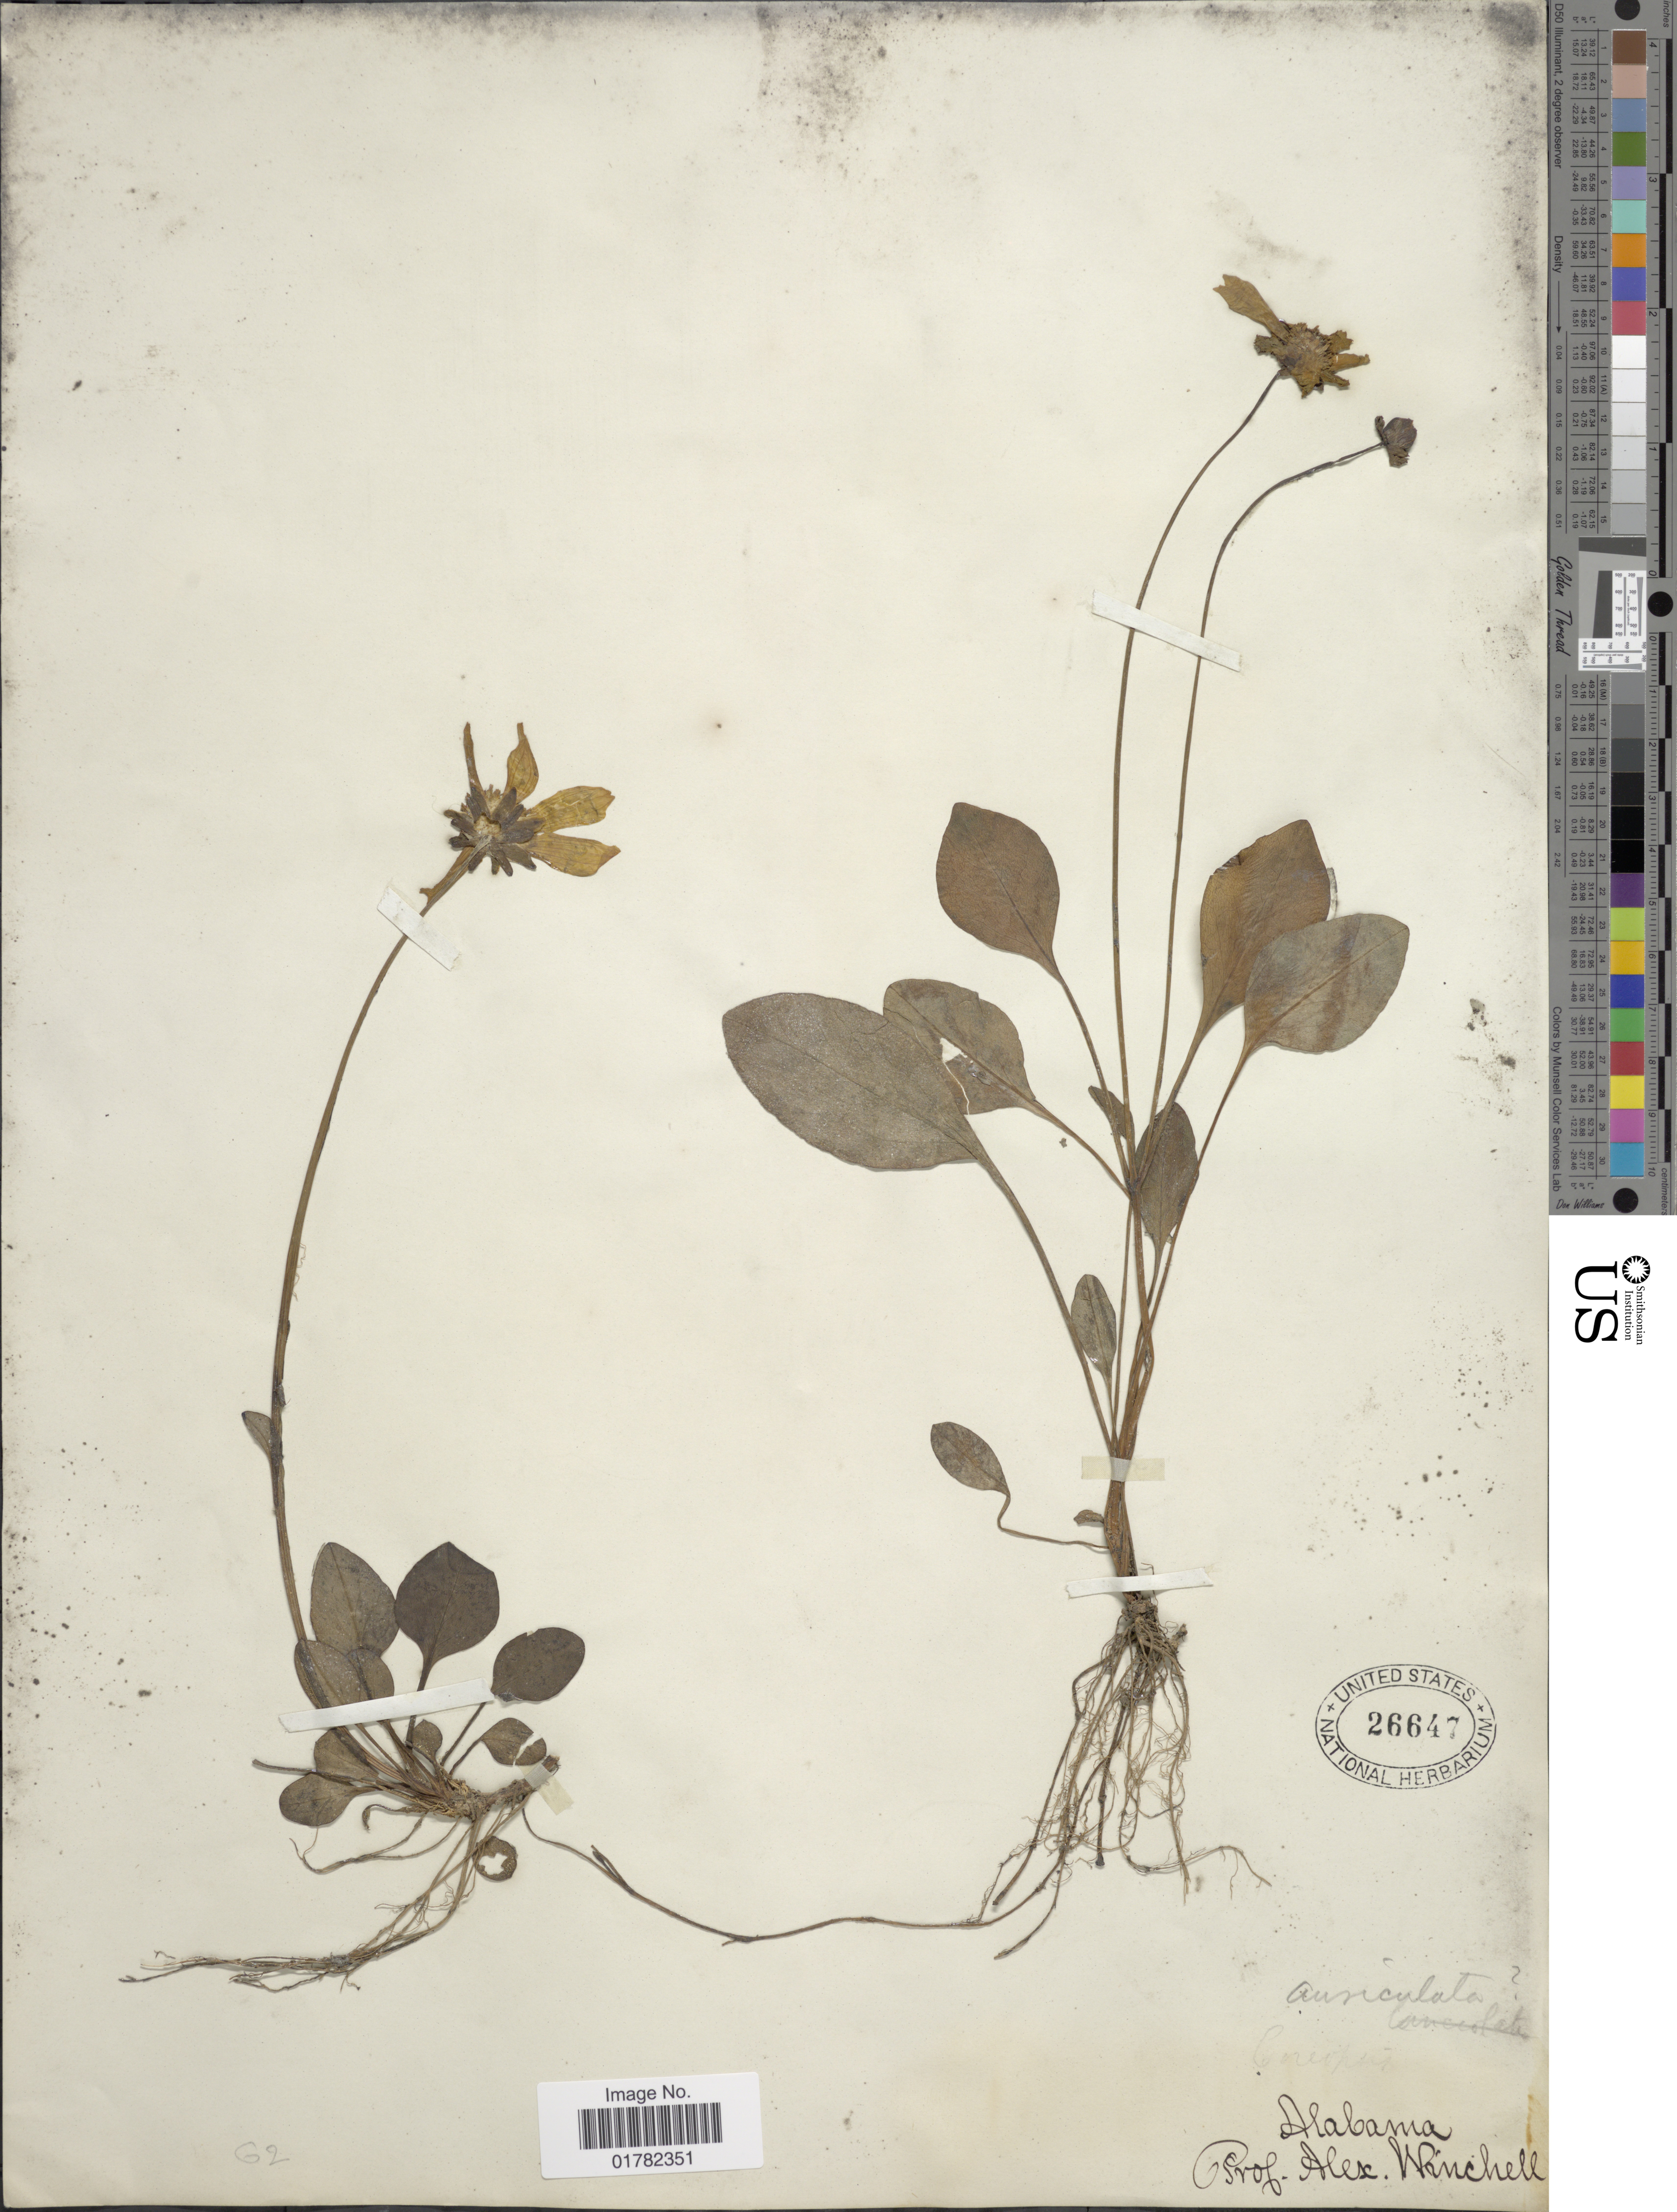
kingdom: Plantae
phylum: Tracheophyta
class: Magnoliopsida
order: Asterales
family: Asteraceae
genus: Coreopsis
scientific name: Coreopsis auriculata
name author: L.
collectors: A. Winchell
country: United States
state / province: Alabama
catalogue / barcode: US 26647